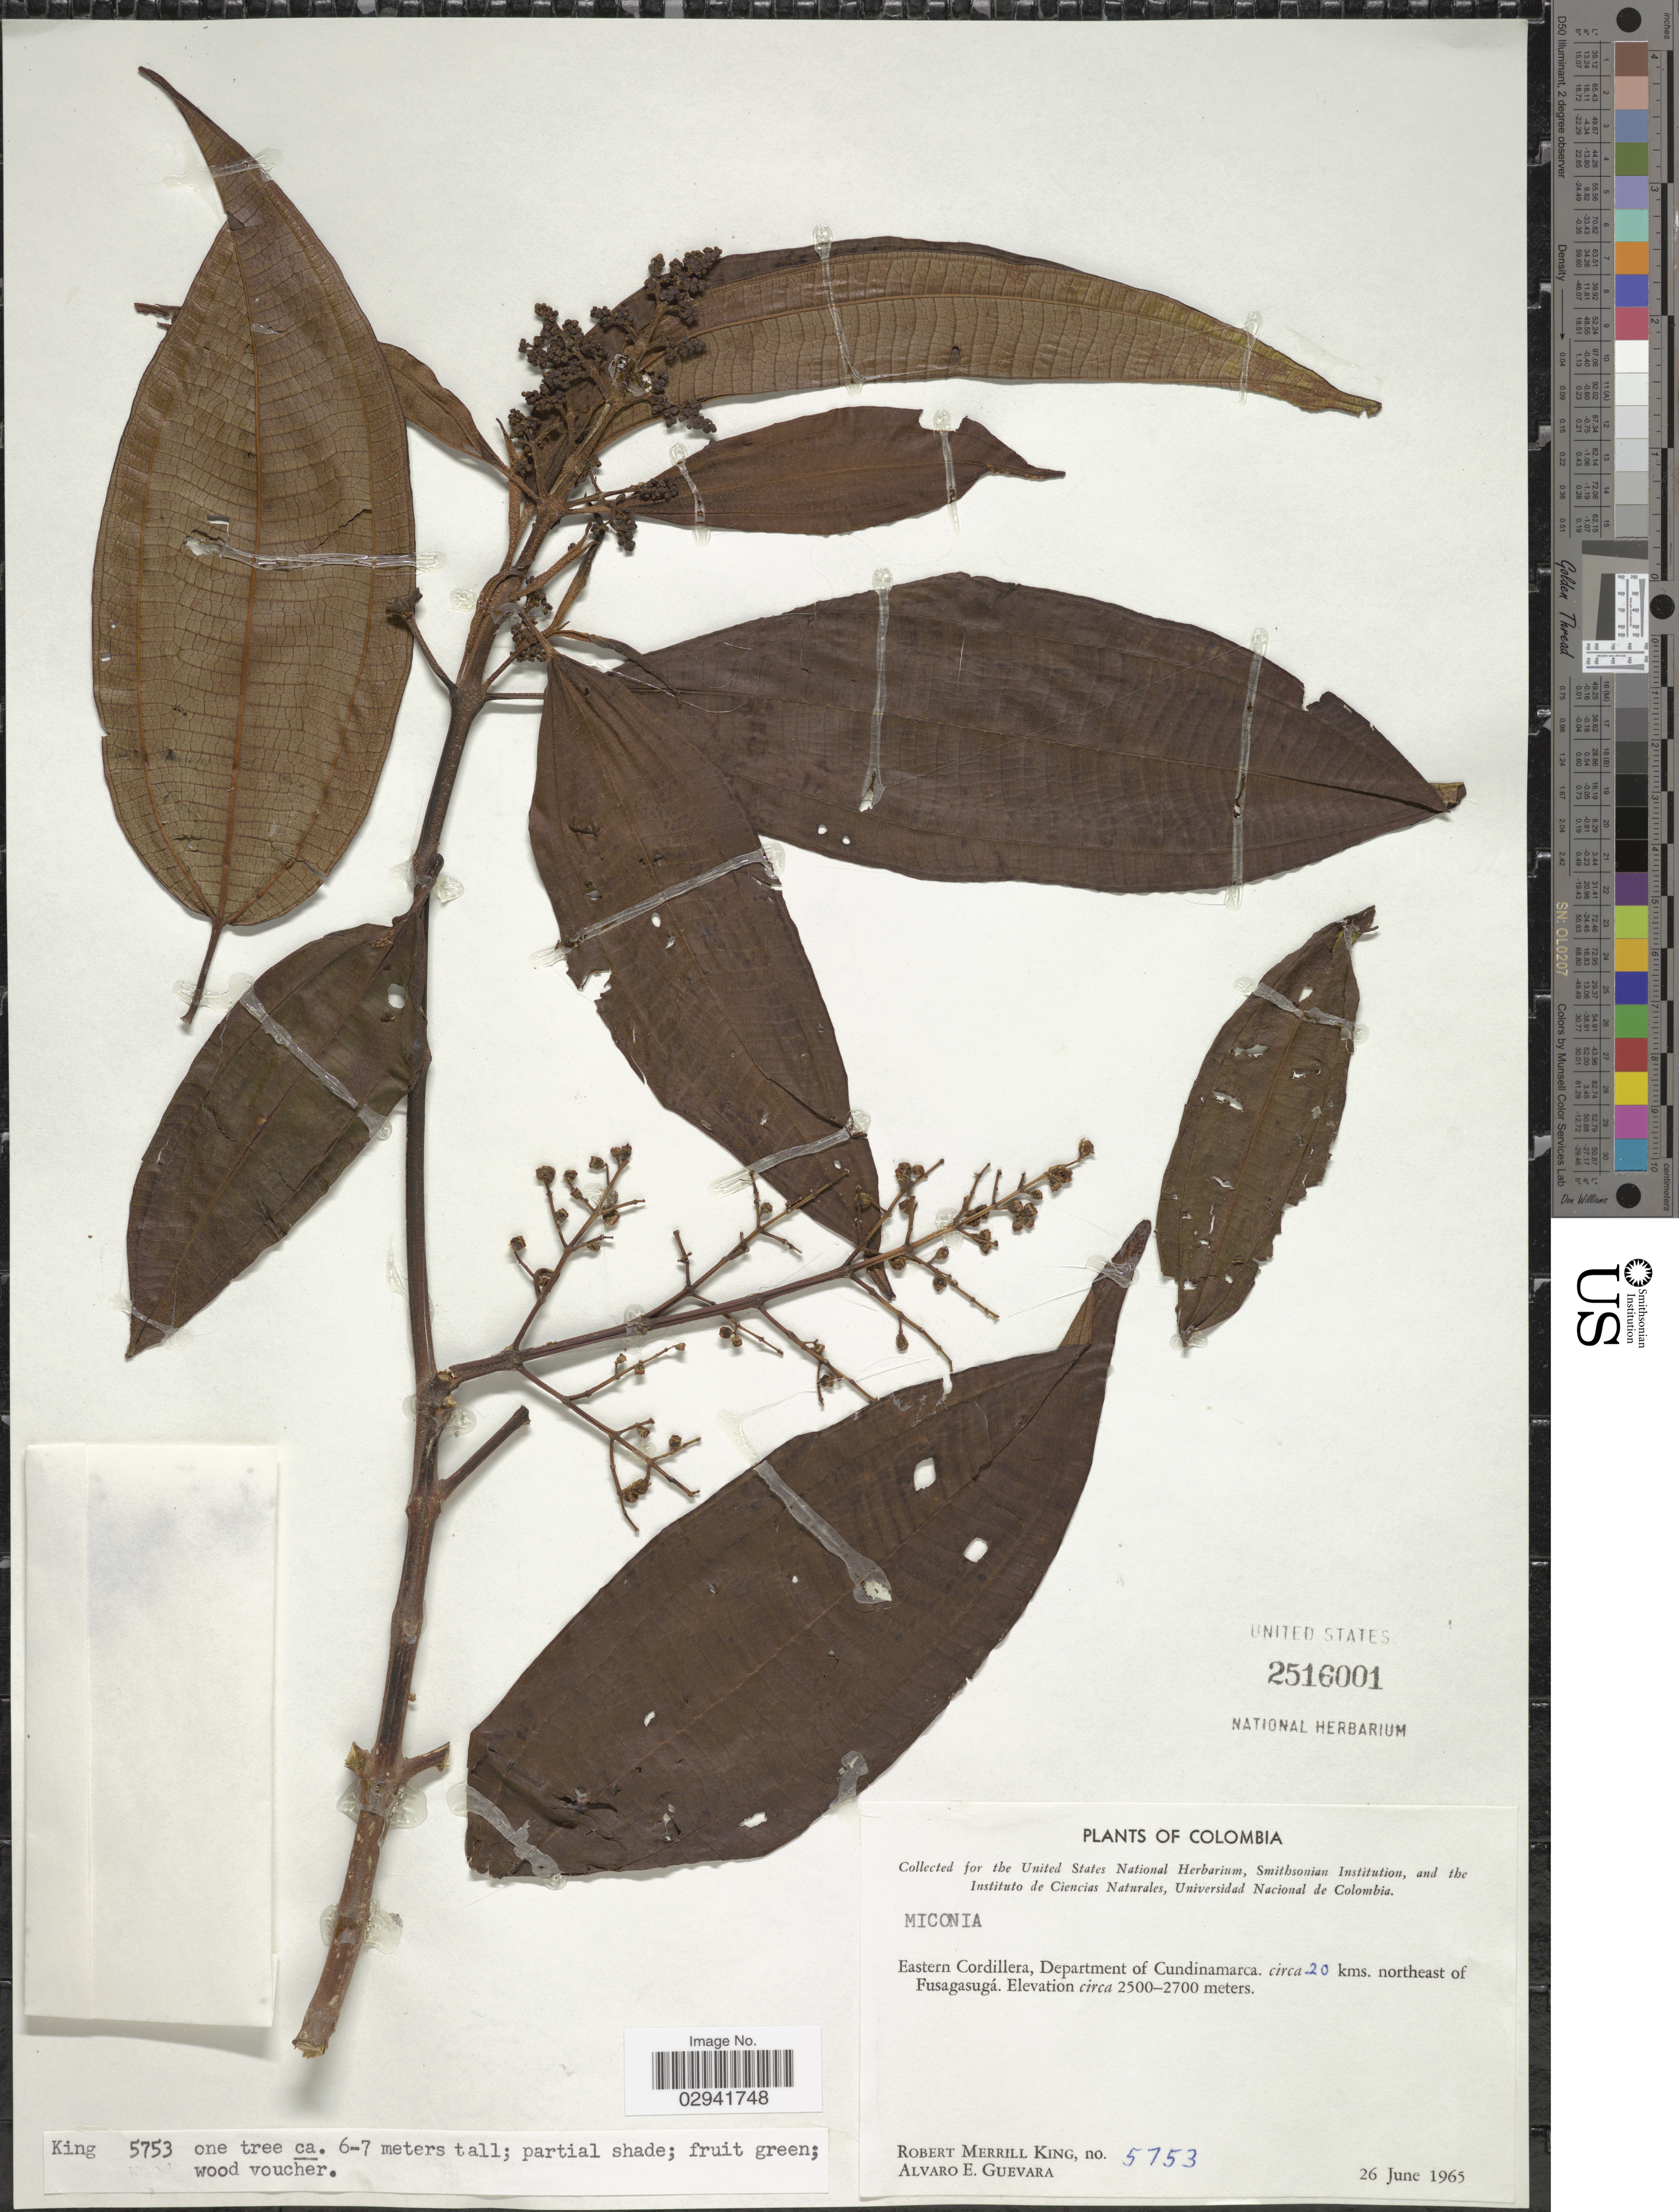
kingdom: Plantae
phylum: Tracheophyta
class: Magnoliopsida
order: Myrtales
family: Melastomataceae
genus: Miconia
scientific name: Miconia orescia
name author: L. Uribe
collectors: R. M. King & A. E. Guevara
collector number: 5753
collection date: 1965-06-26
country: Colombia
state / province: Cundinamarca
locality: Eastern Cordillera, Department of Cundinamarca, circa 20 kms. northeast of Fusagasugá.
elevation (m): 2500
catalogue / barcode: US 2516001